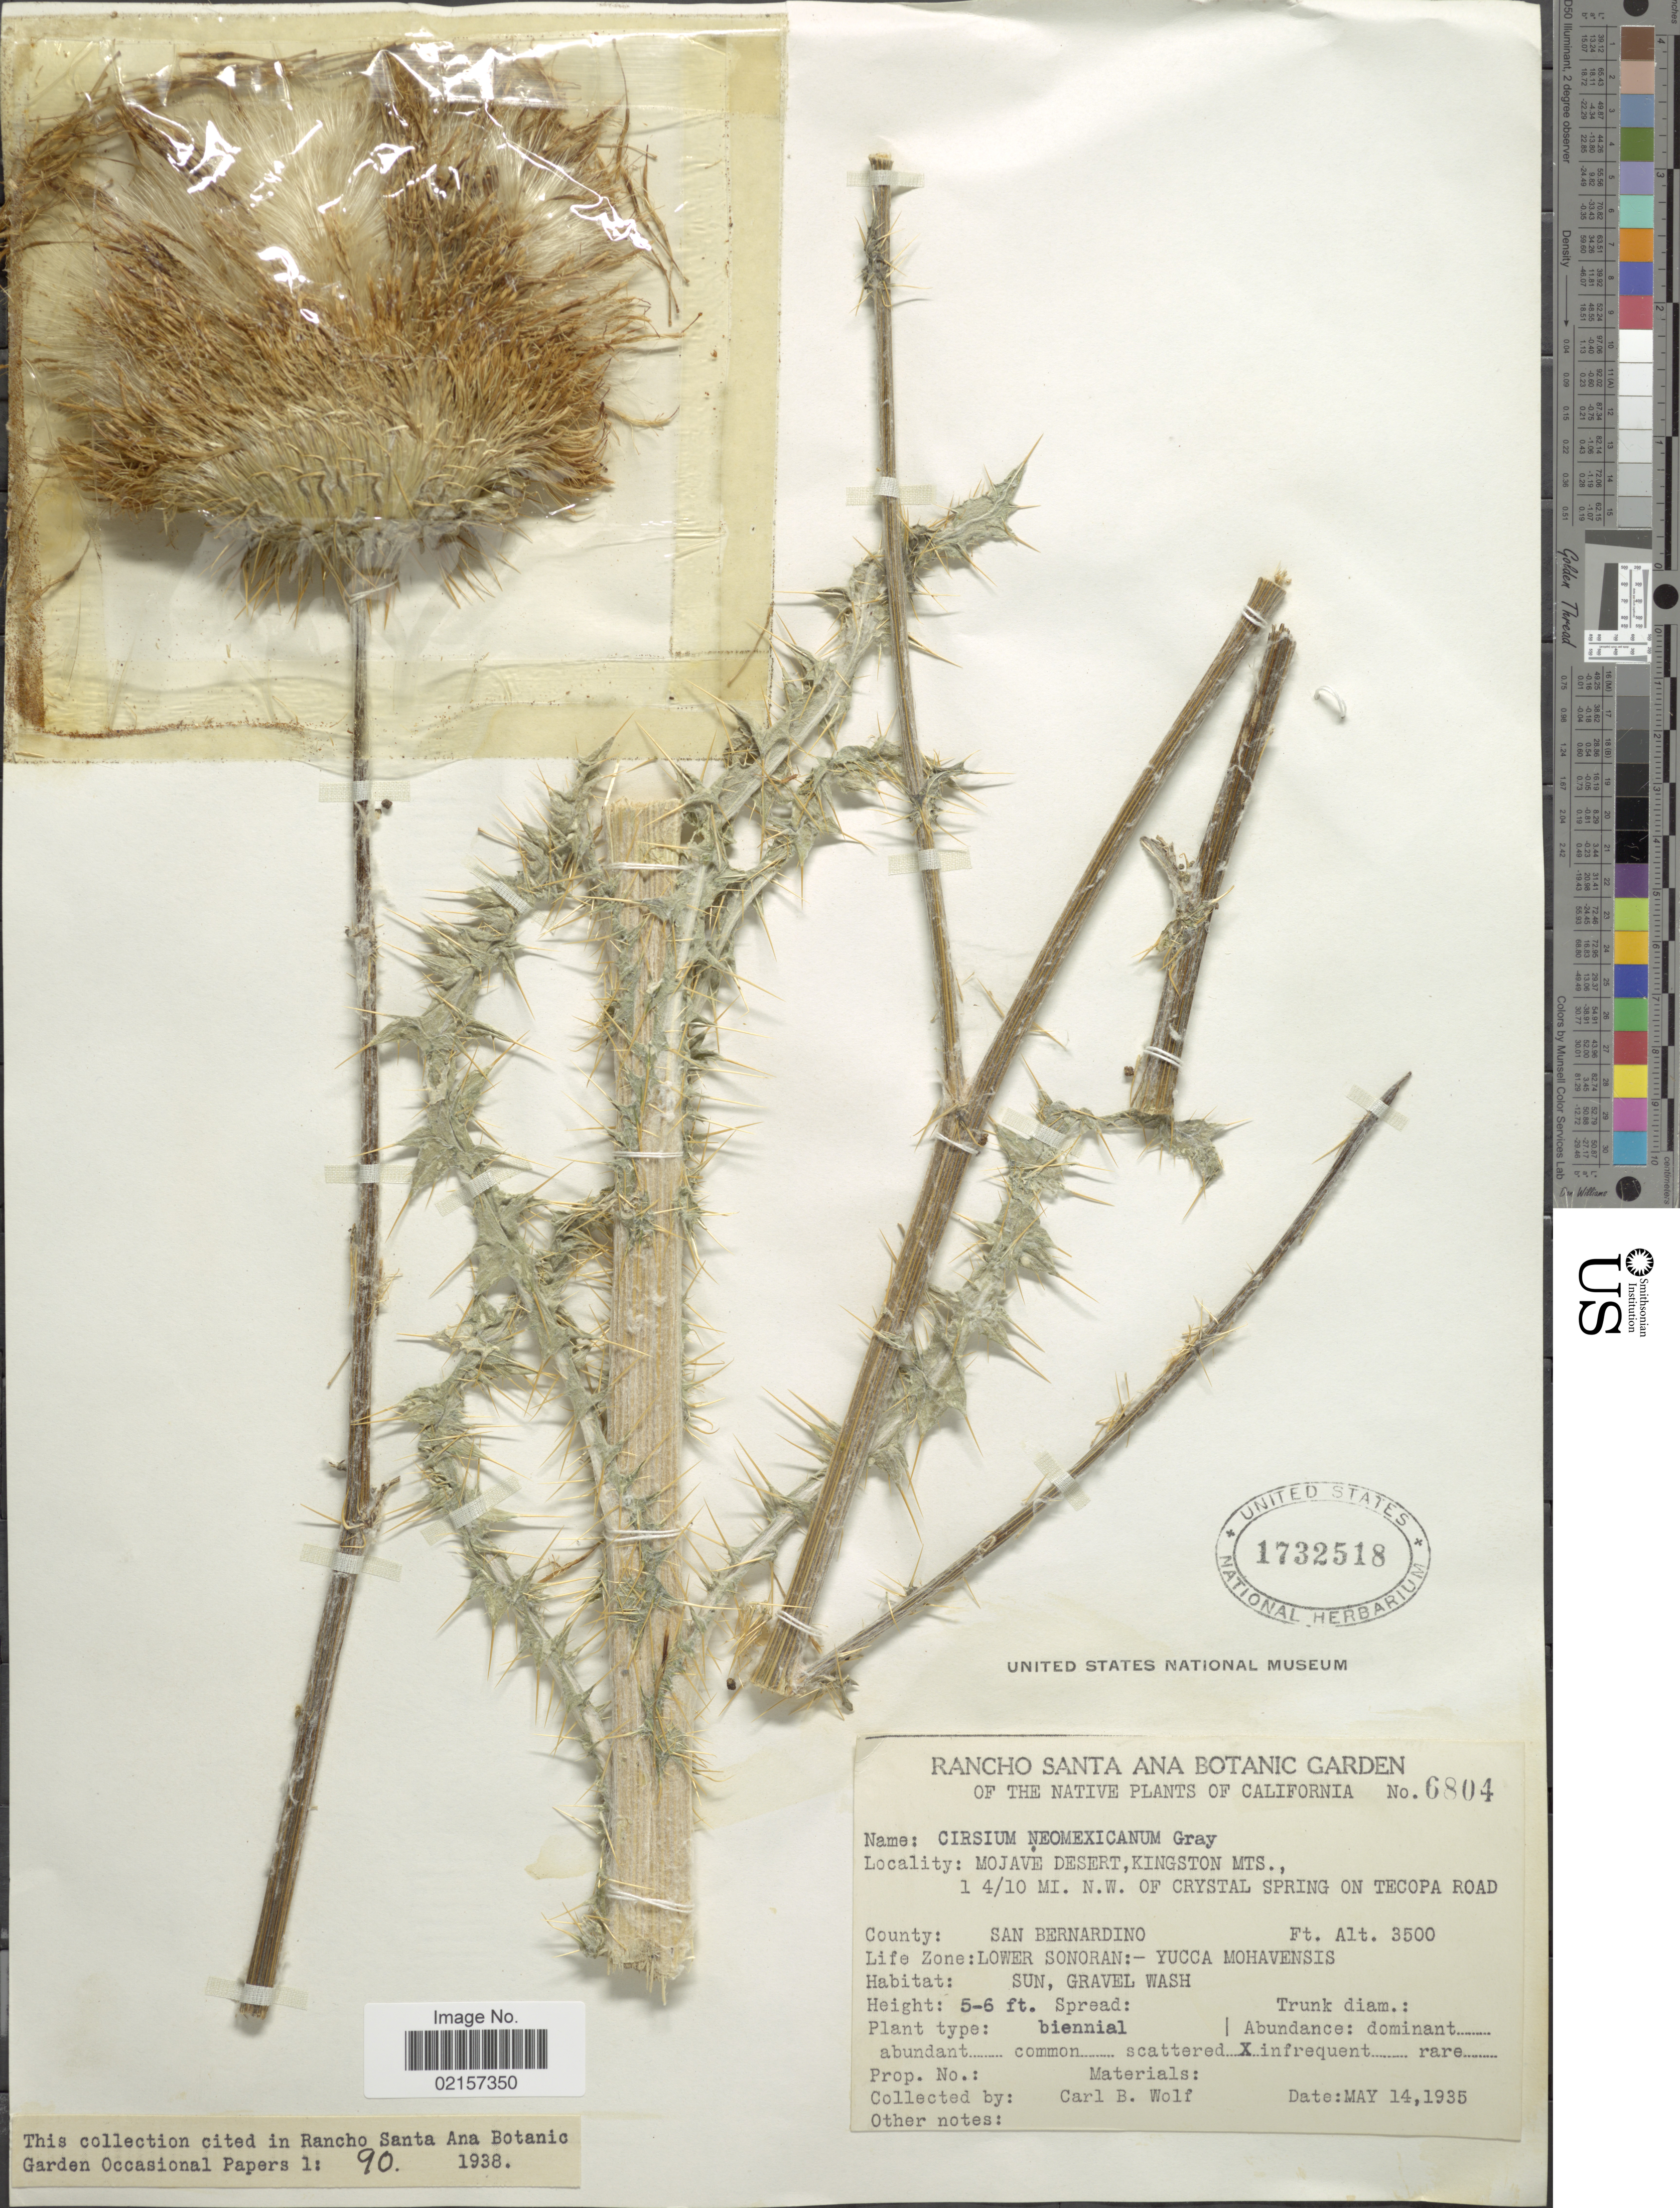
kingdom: Plantae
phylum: Tracheophyta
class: Magnoliopsida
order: Asterales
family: Asteraceae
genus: Cirsium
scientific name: Cirsium neomexicanum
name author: A. Gray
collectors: C. B. Wolf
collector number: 6804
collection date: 1935-05-14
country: United States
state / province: California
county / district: San Bernardino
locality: Mojave Desert, Kingston Mts., 1 4/10 mi. N.W. of Crystal Spring on Tecopa Road, County: San Bernardino, Life Zone: Lower Sonoran: Yucca Mohavensis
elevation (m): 1067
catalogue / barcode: US 1732518